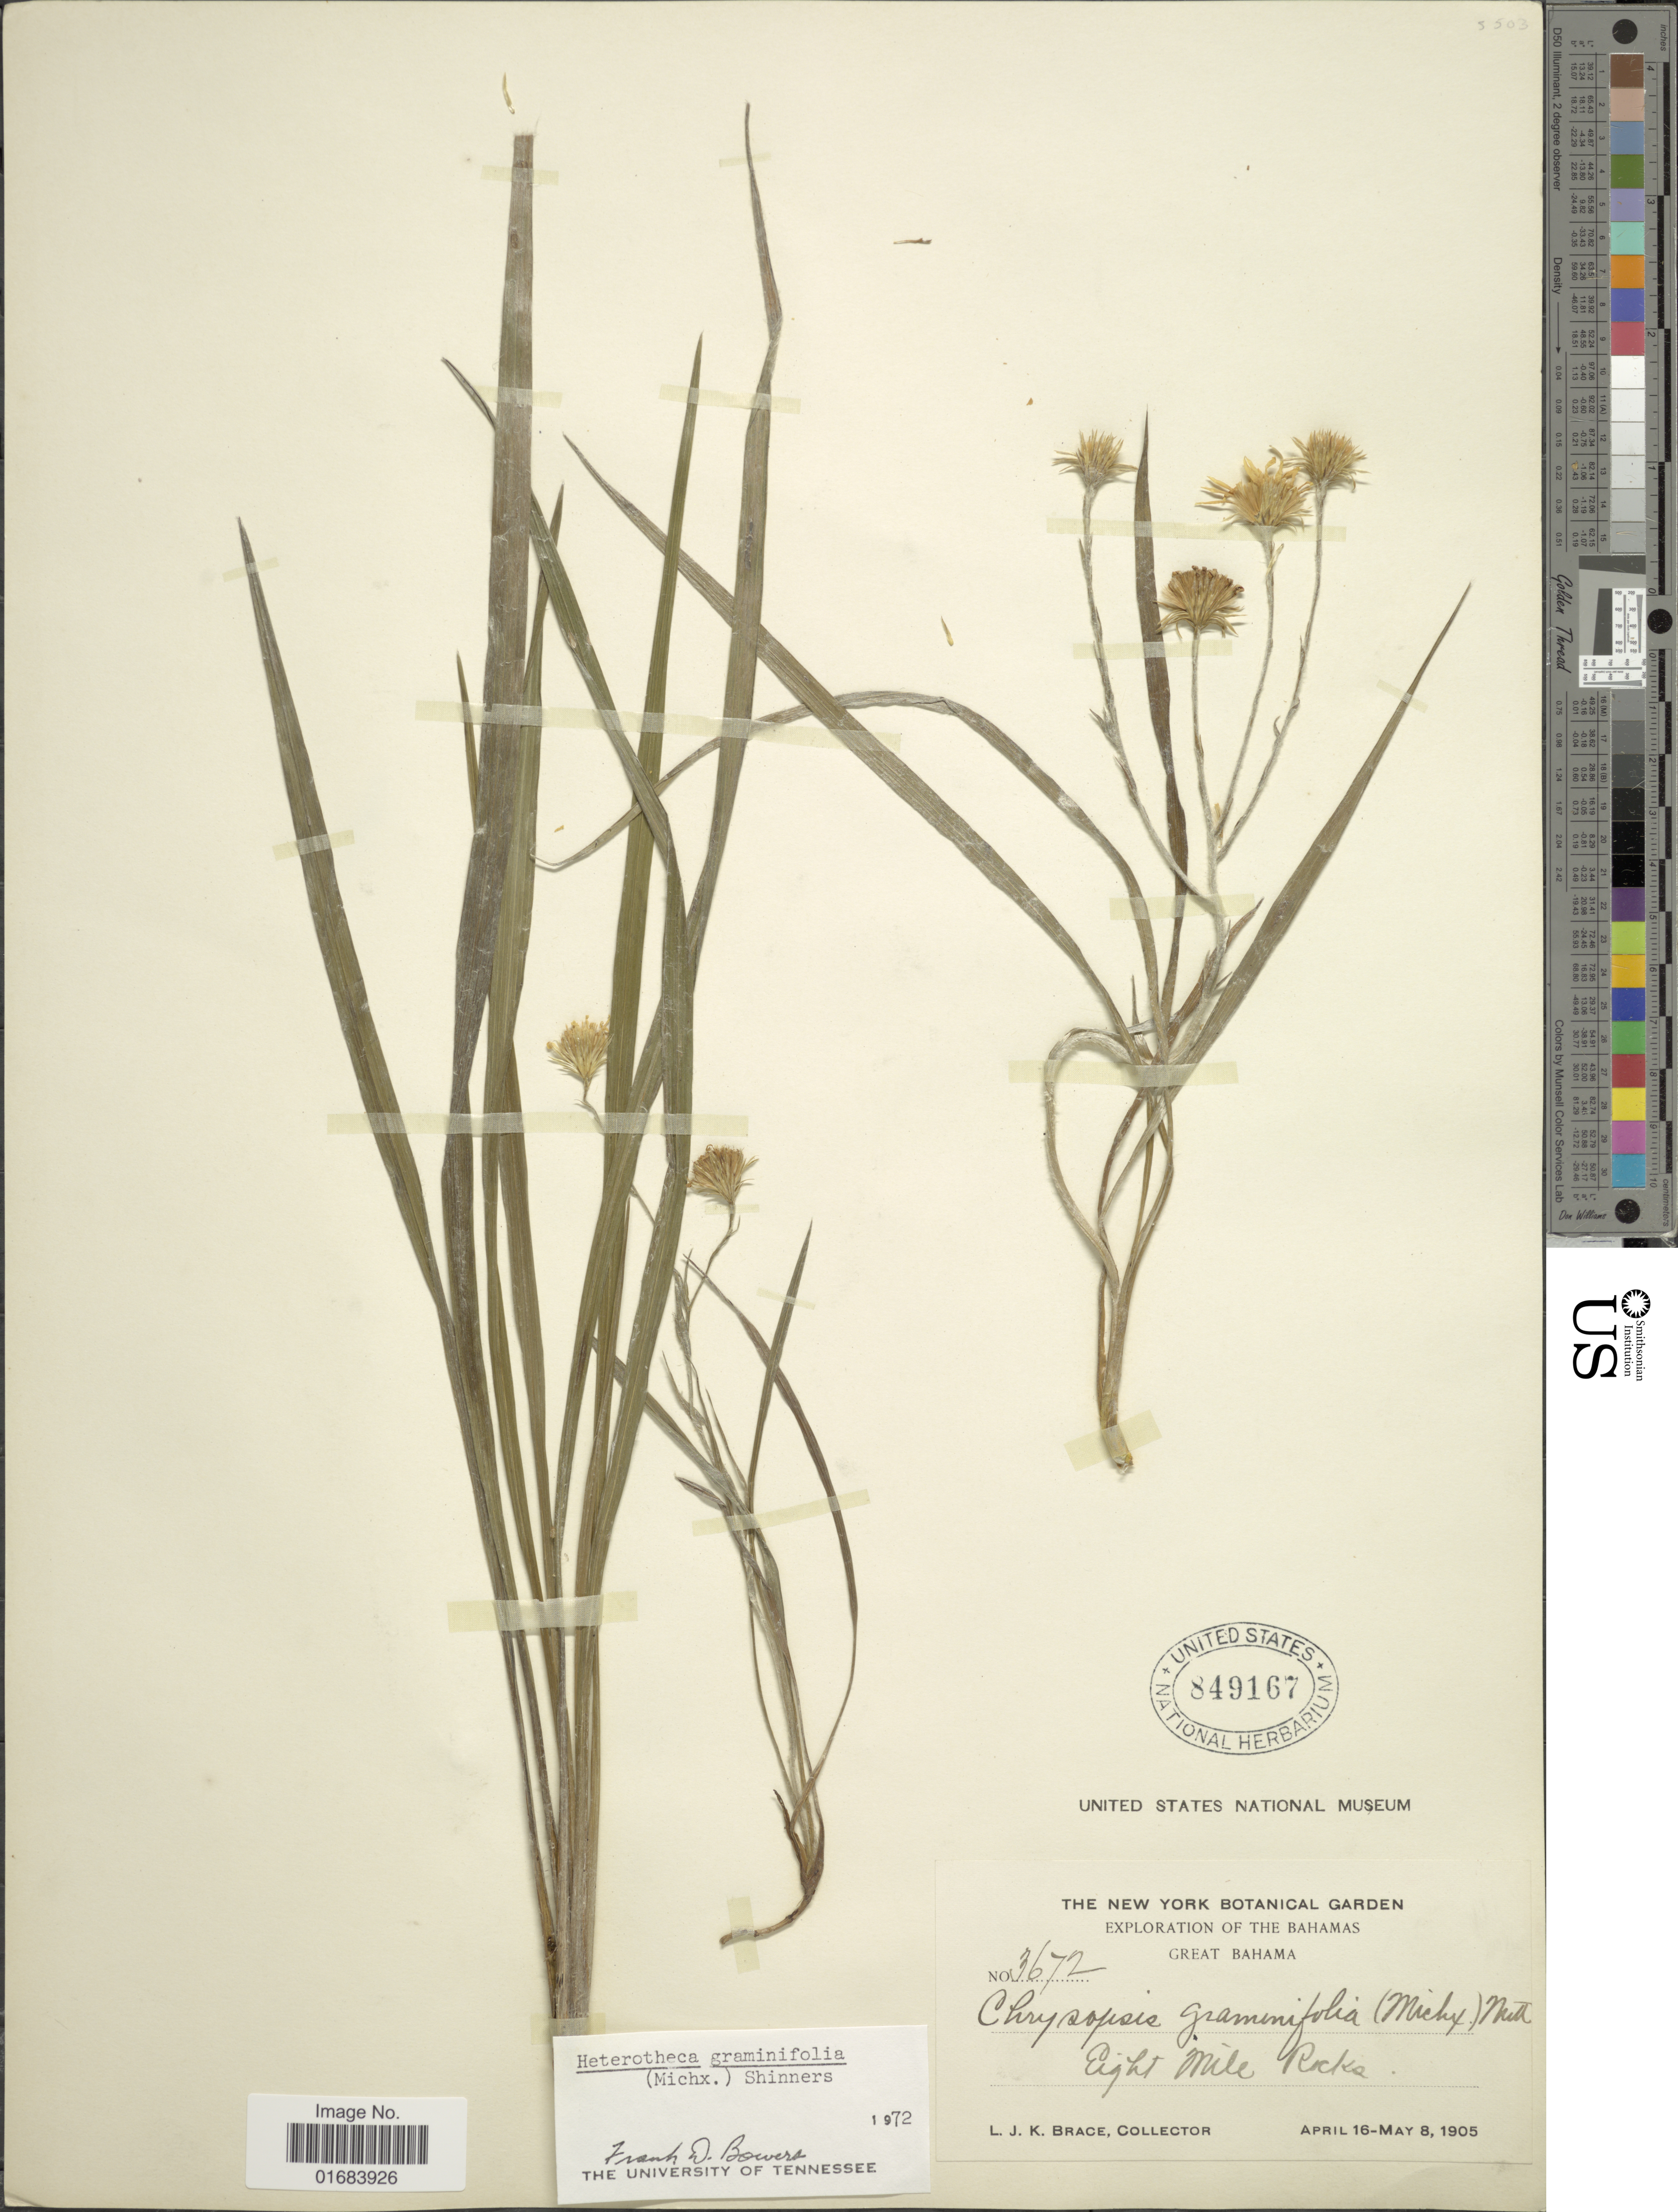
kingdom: Plantae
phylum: Tracheophyta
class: Magnoliopsida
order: Asterales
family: Asteraceae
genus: Pityopsis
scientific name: Pityopsis graminifolia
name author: (Michx.) Nutt.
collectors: L. J. K. Brace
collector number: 3672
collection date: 1905-04-16/1905-05-08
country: Bahamas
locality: The Bahamas, Great Bahama, Eight Mile Rocks.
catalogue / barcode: US 849167